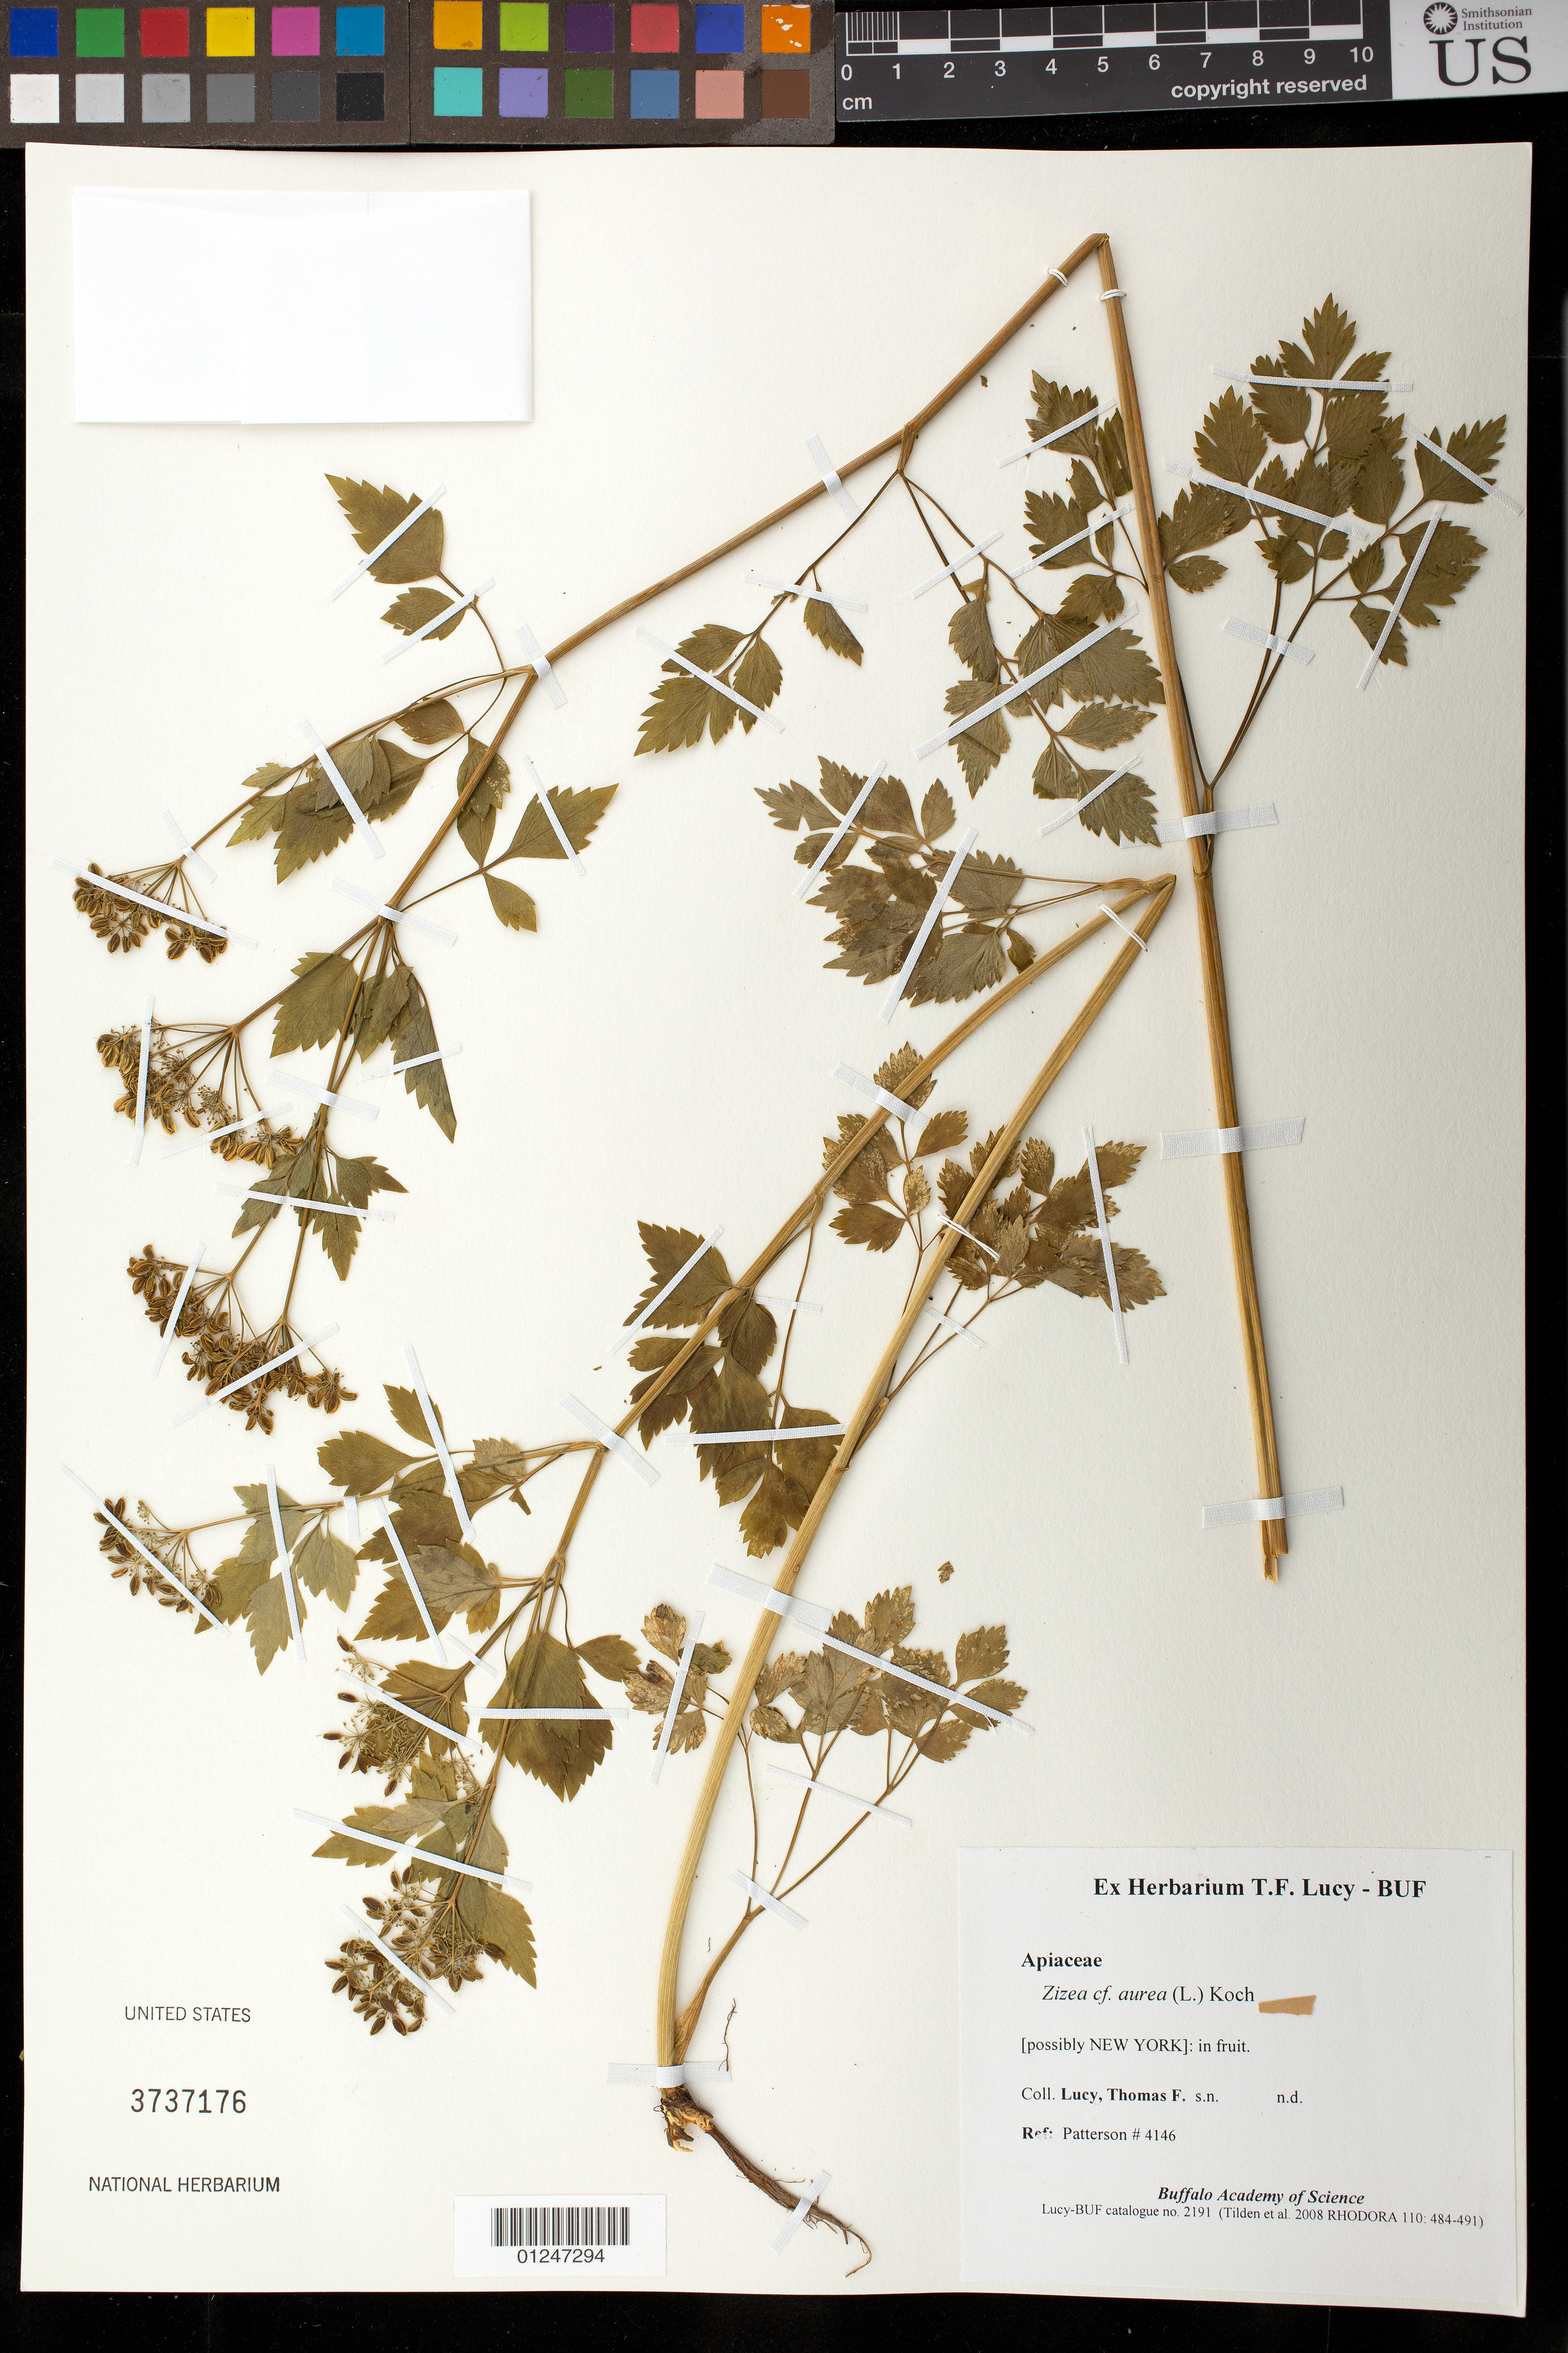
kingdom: Plantae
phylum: Tracheophyta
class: Magnoliopsida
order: Apiales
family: Apiaceae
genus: Zizia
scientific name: Zizia aurea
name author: (L.) Koch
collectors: T. Lucy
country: United States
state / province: New York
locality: Possible New York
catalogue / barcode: US 3737176